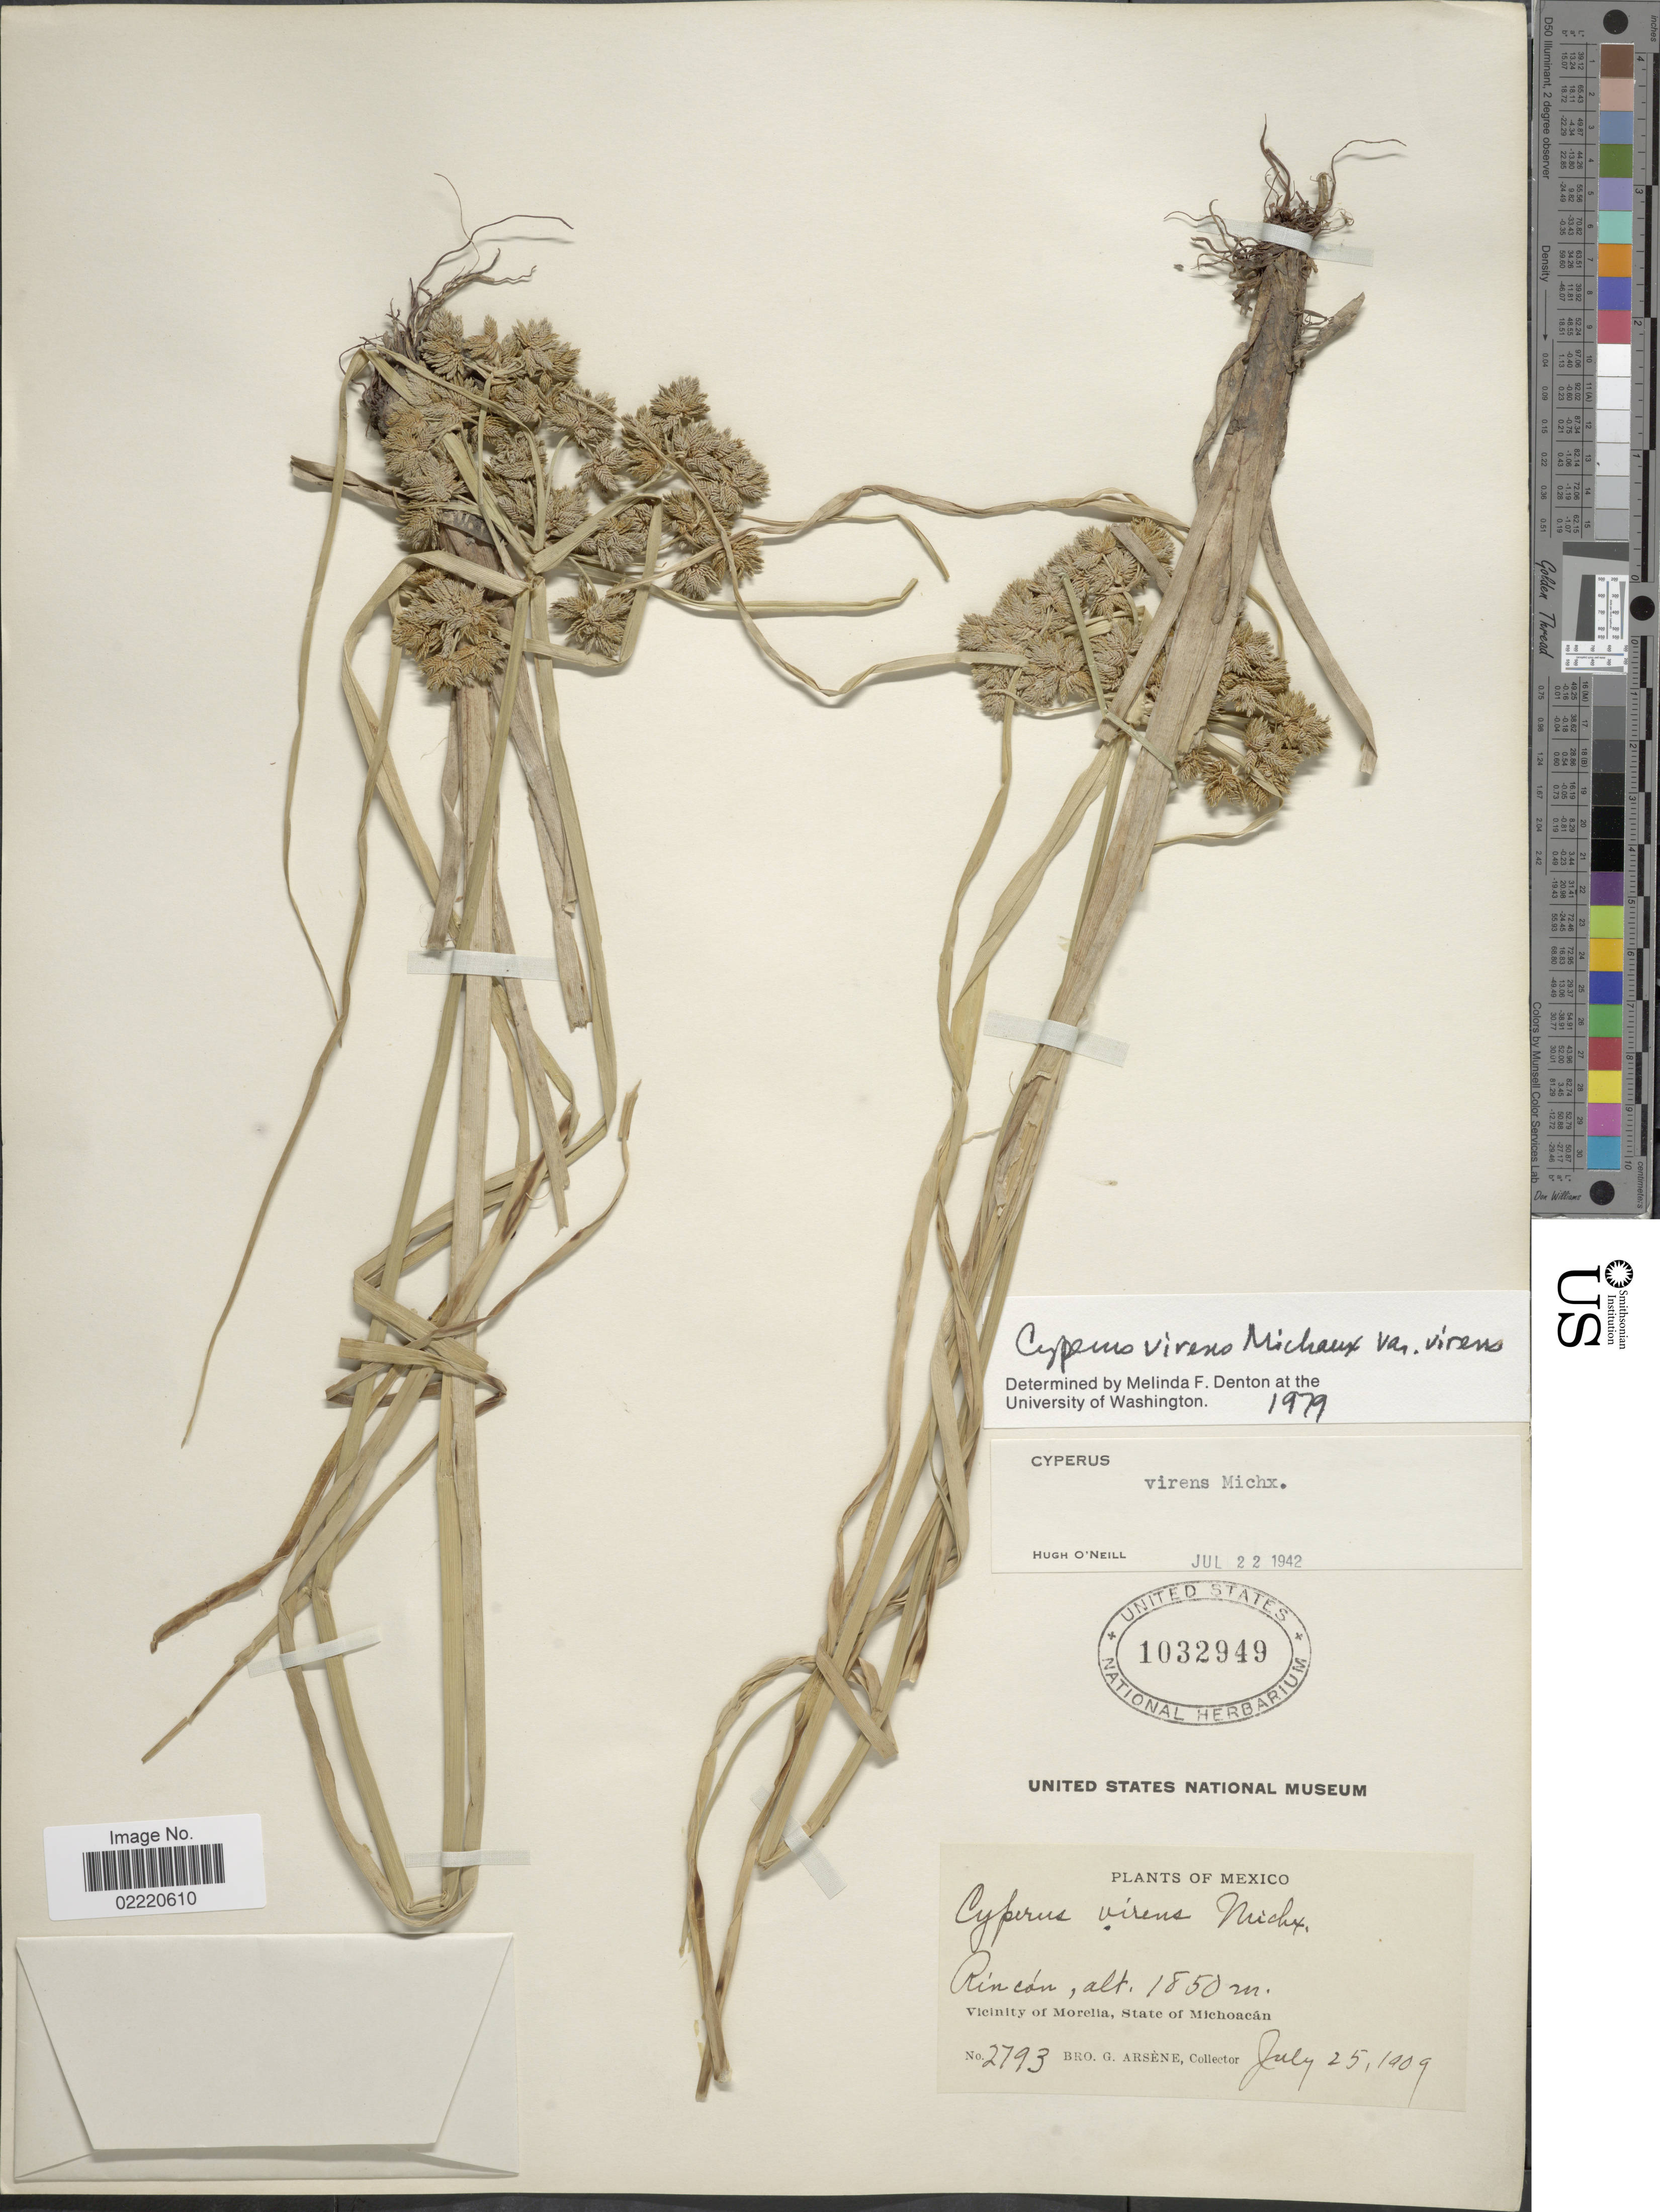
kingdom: Plantae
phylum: Tracheophyta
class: Liliopsida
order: Poales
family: Cyperaceae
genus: Cyperus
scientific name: Cyperus virens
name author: Michx.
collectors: Bro. G. Arsène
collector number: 2793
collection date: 1909-07-25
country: Mexico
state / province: Michoacán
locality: Rincon, Vicinity of Morelia.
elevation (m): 1850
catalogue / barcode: US 1032949